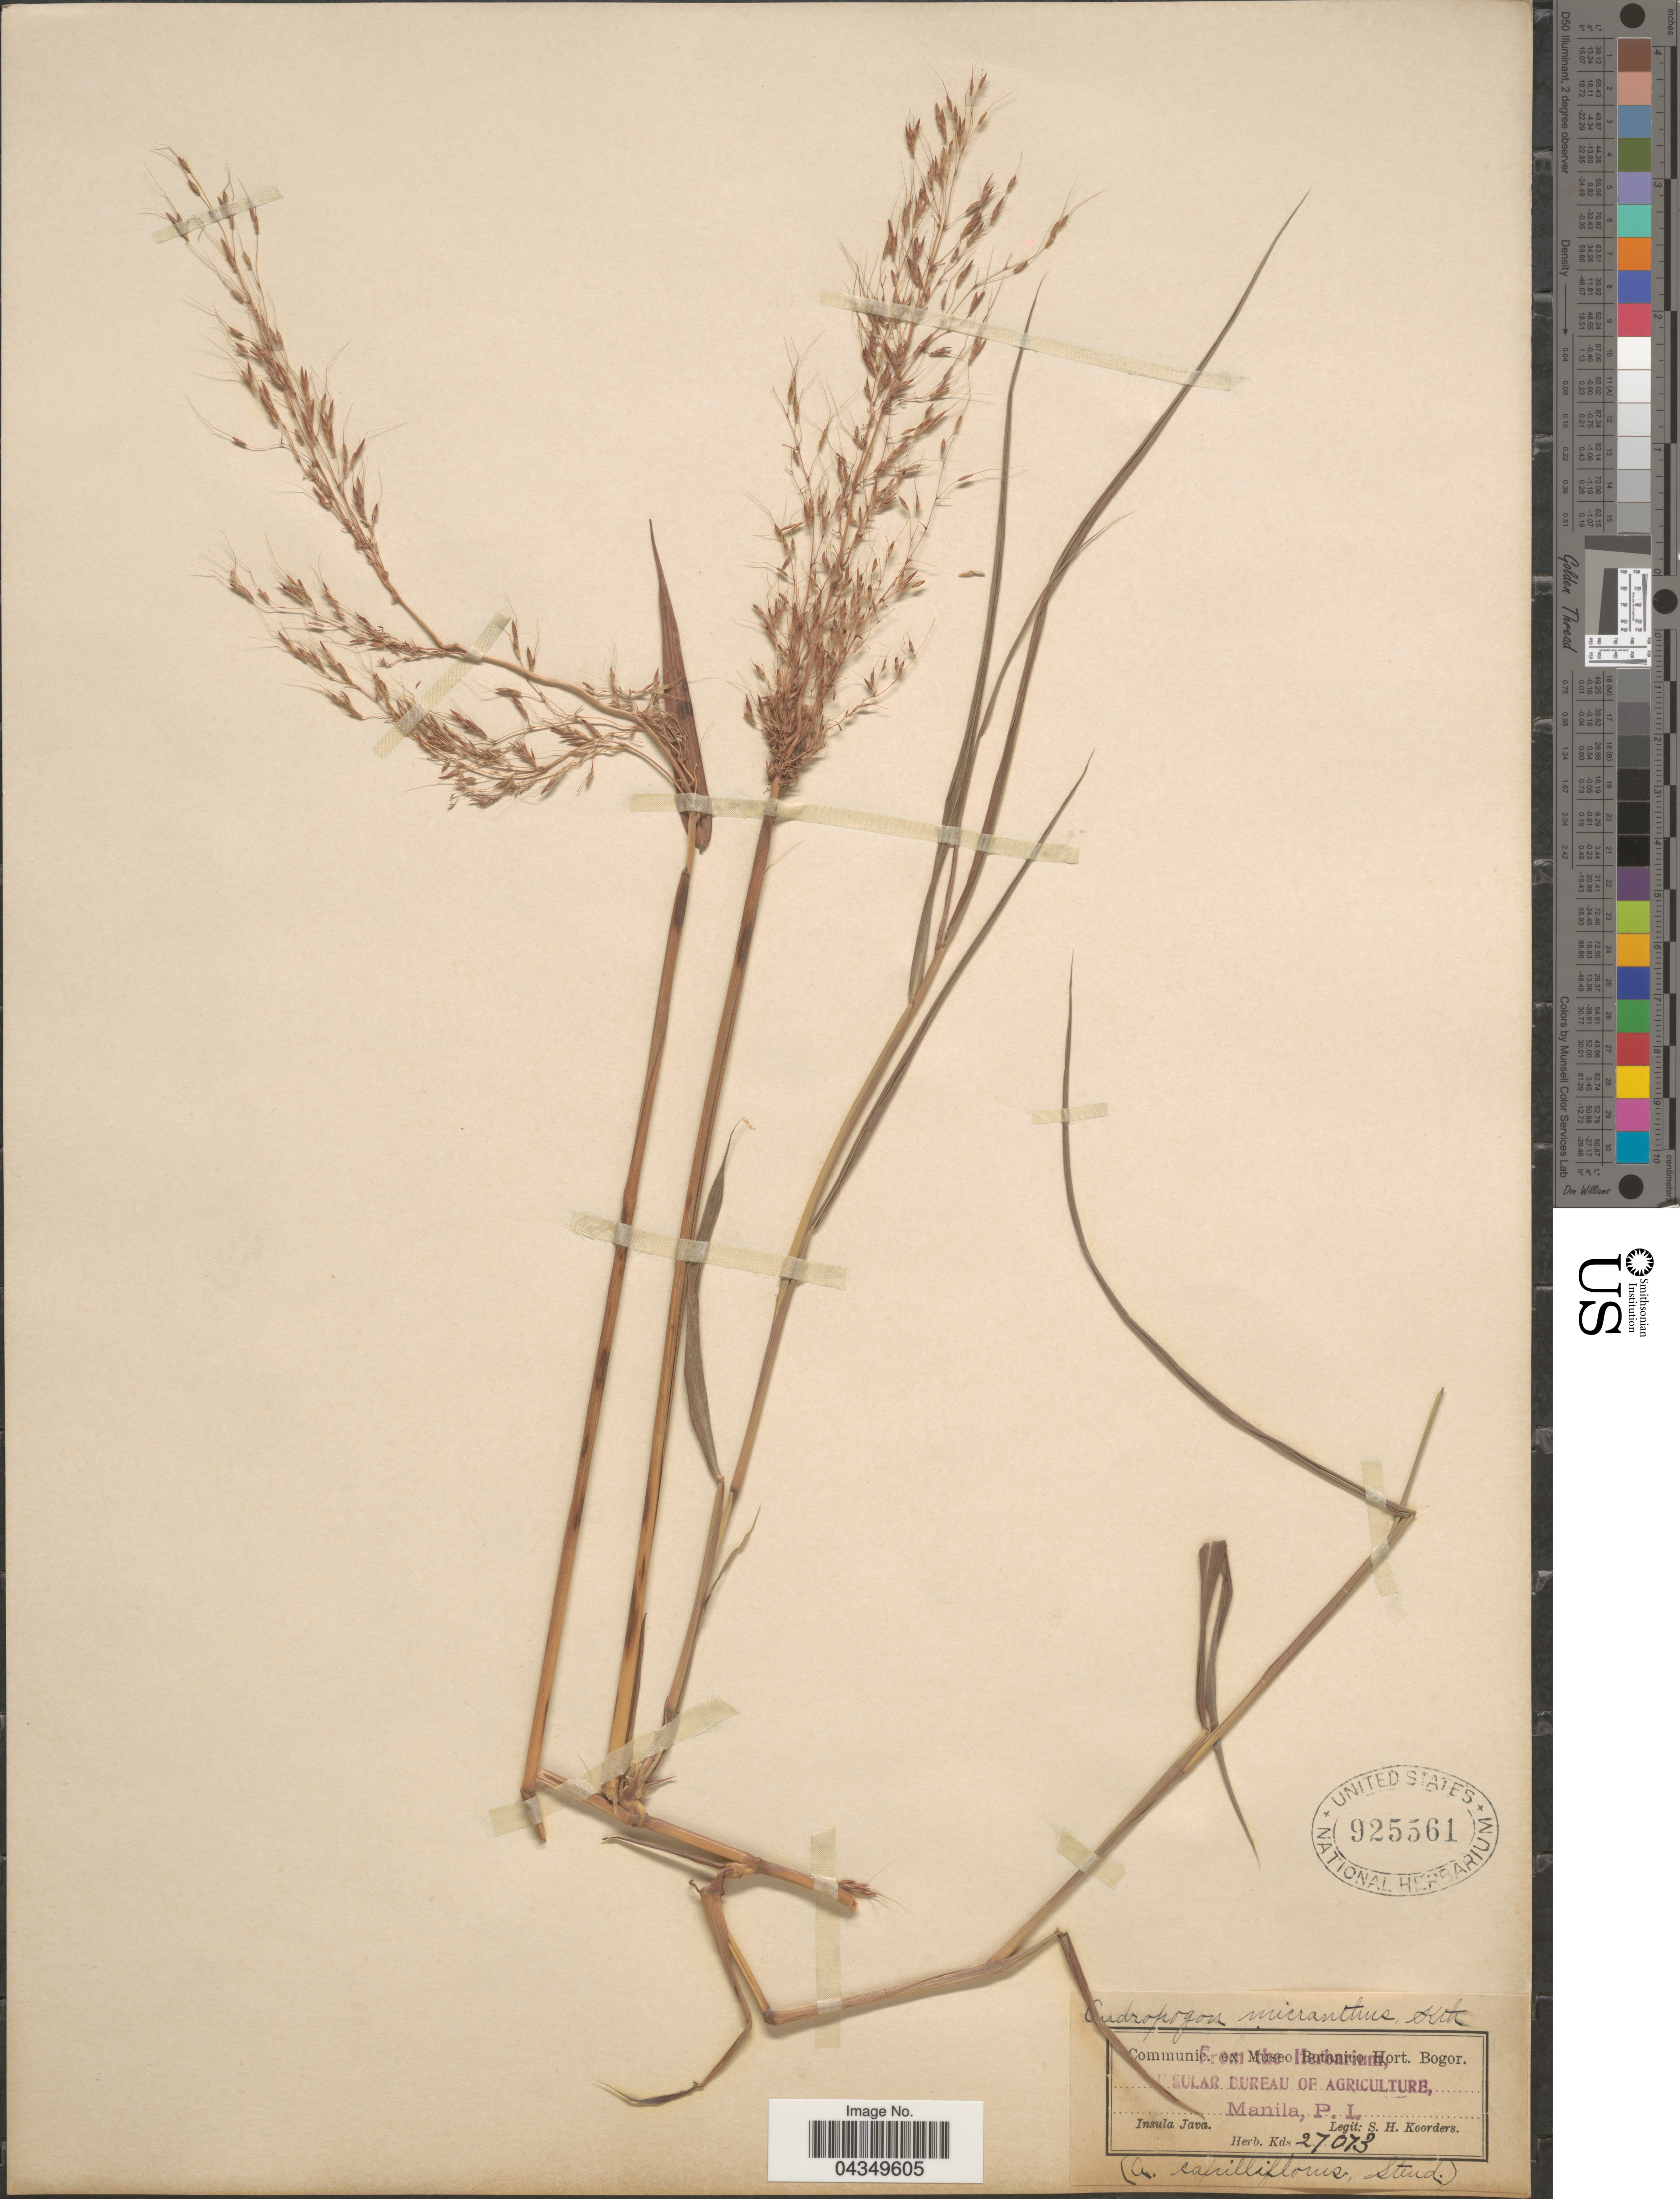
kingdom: Plantae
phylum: Tracheophyta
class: Liliopsida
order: Poales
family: Poaceae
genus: Capillipedium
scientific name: Capillipedium parviflorum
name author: (R. Br.) Stapf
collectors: S. H. Koorders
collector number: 27073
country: Indonesia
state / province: Java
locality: Insula Java.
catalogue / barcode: US 925561